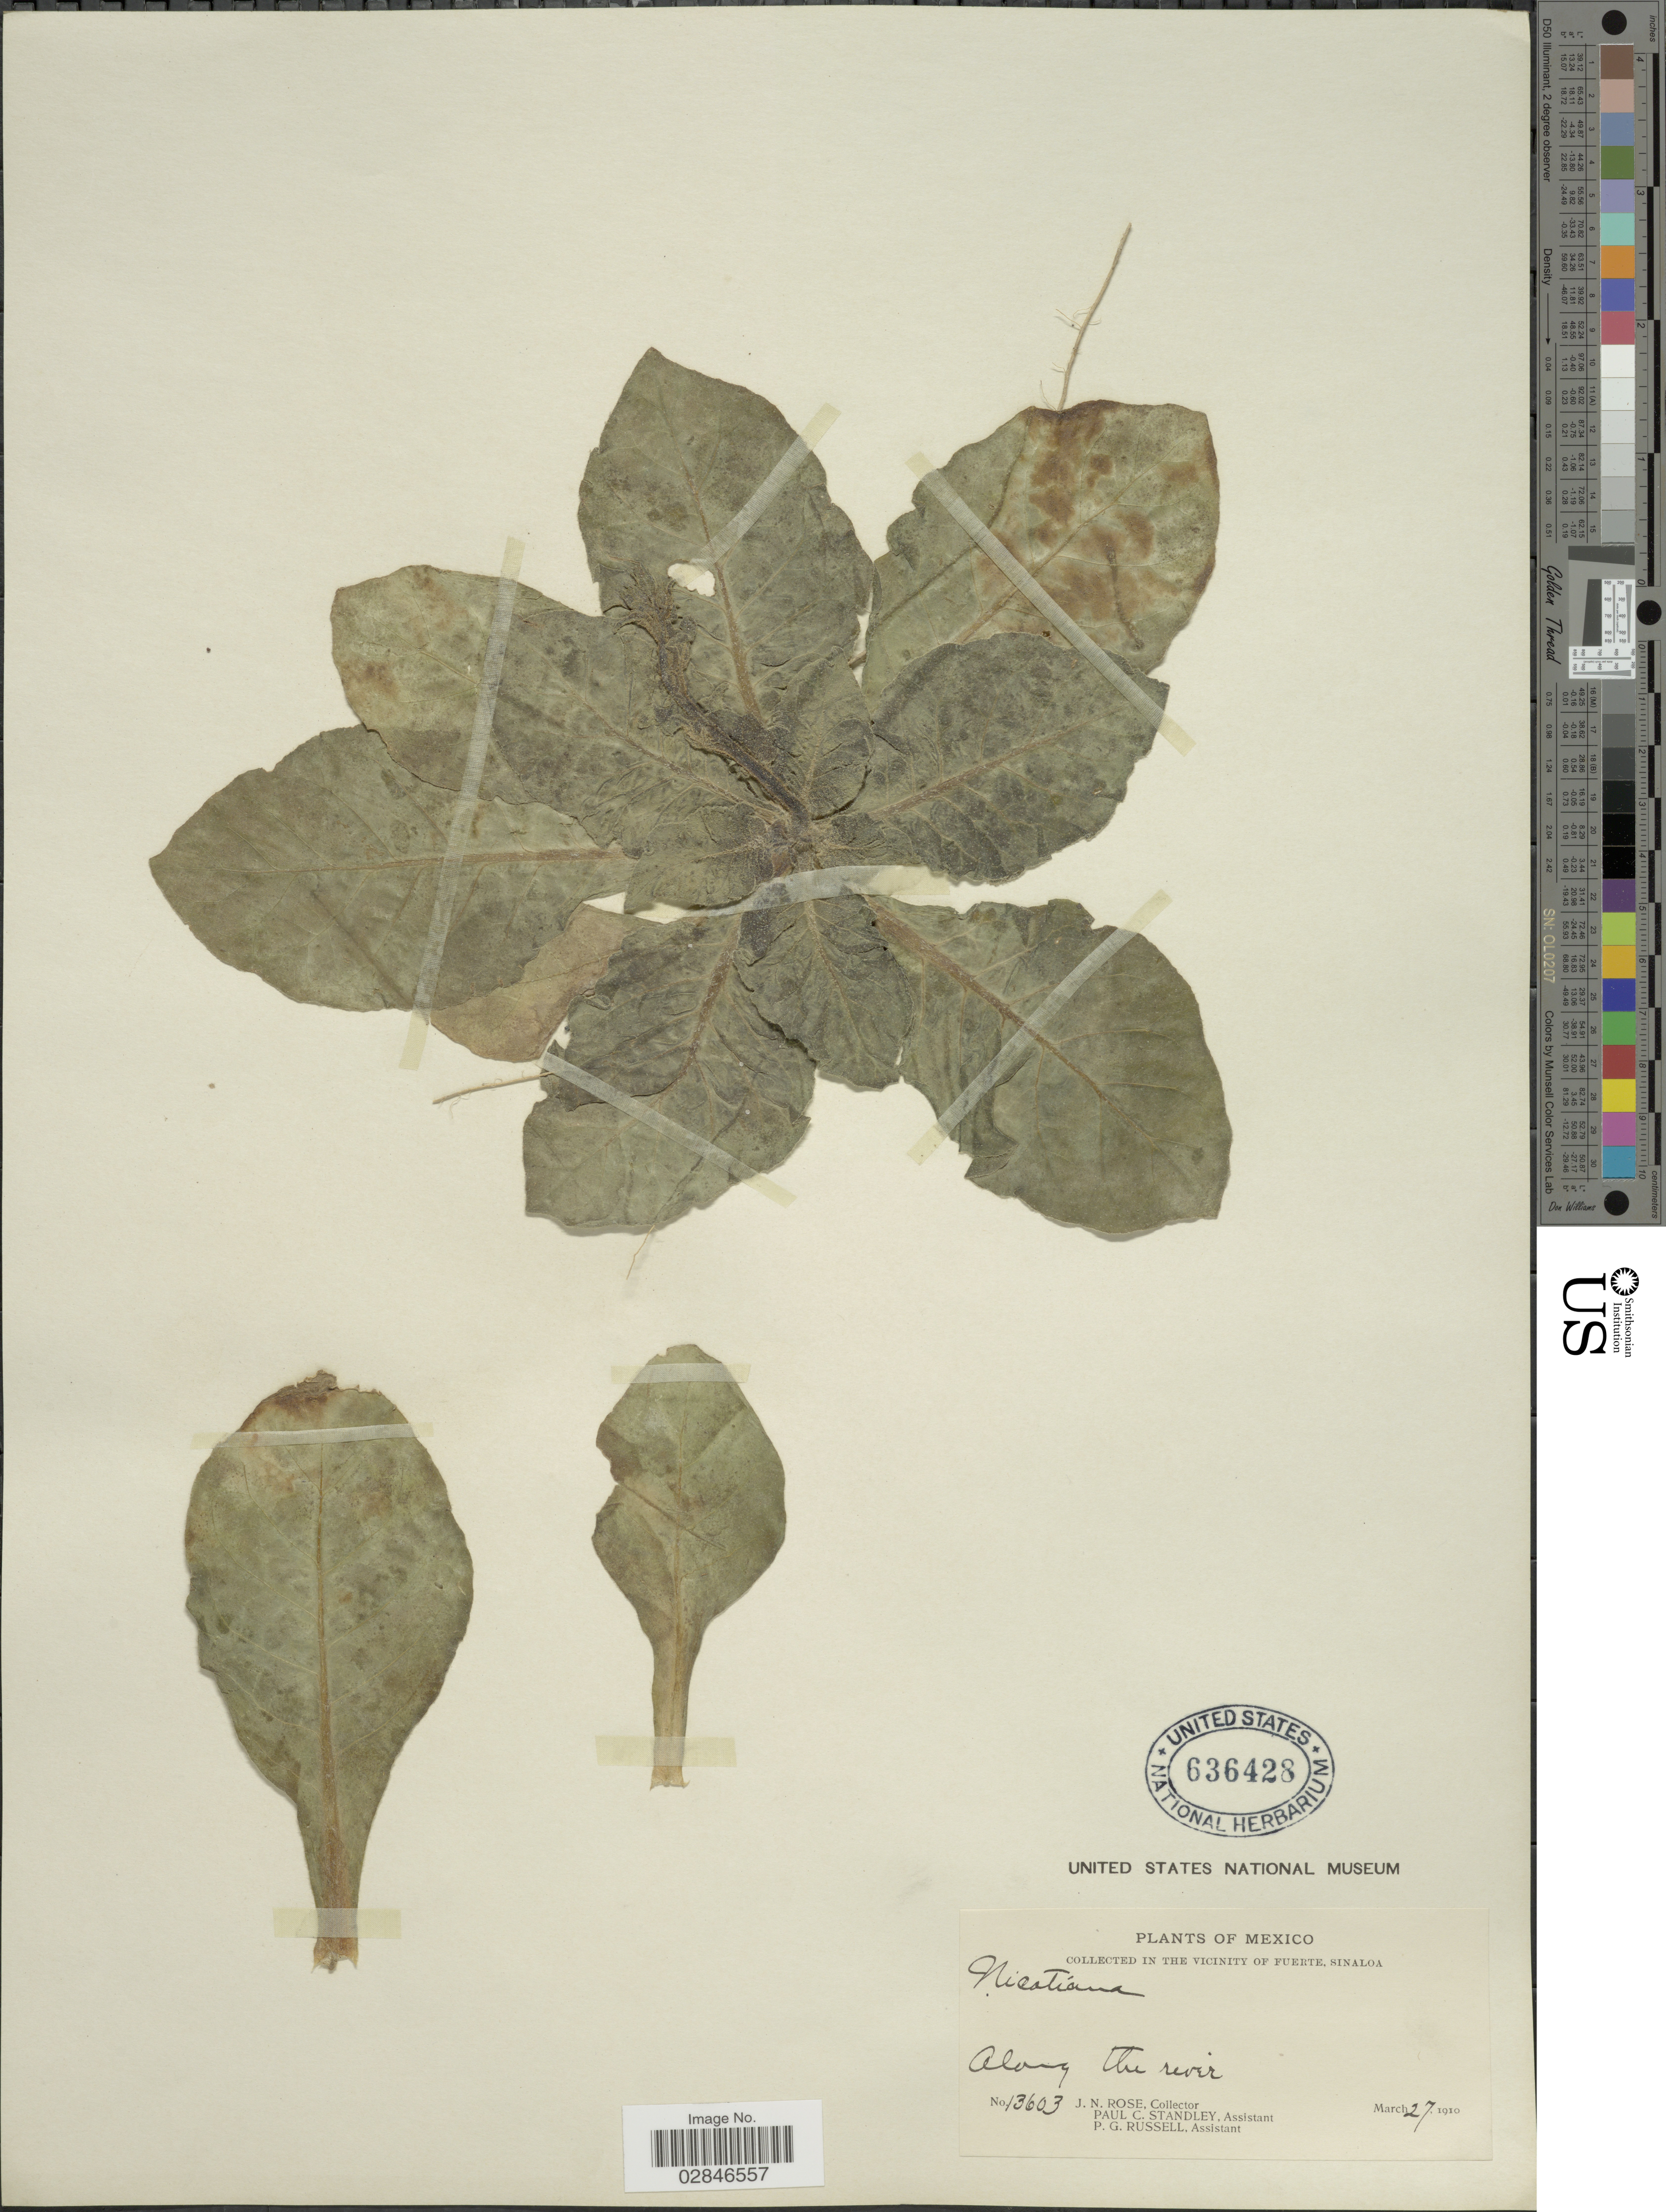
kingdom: Plantae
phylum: Tracheophyta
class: Magnoliopsida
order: Solanales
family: Solanaceae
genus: Nicotiana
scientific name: Nicotiana plumbaginifolia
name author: Viv.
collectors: J. N. Rose, P. C. Standley & P. G. Russell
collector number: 13603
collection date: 1910-03-27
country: Mexico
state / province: Sinaloa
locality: In the vicinity of Fuerte.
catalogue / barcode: US 636428